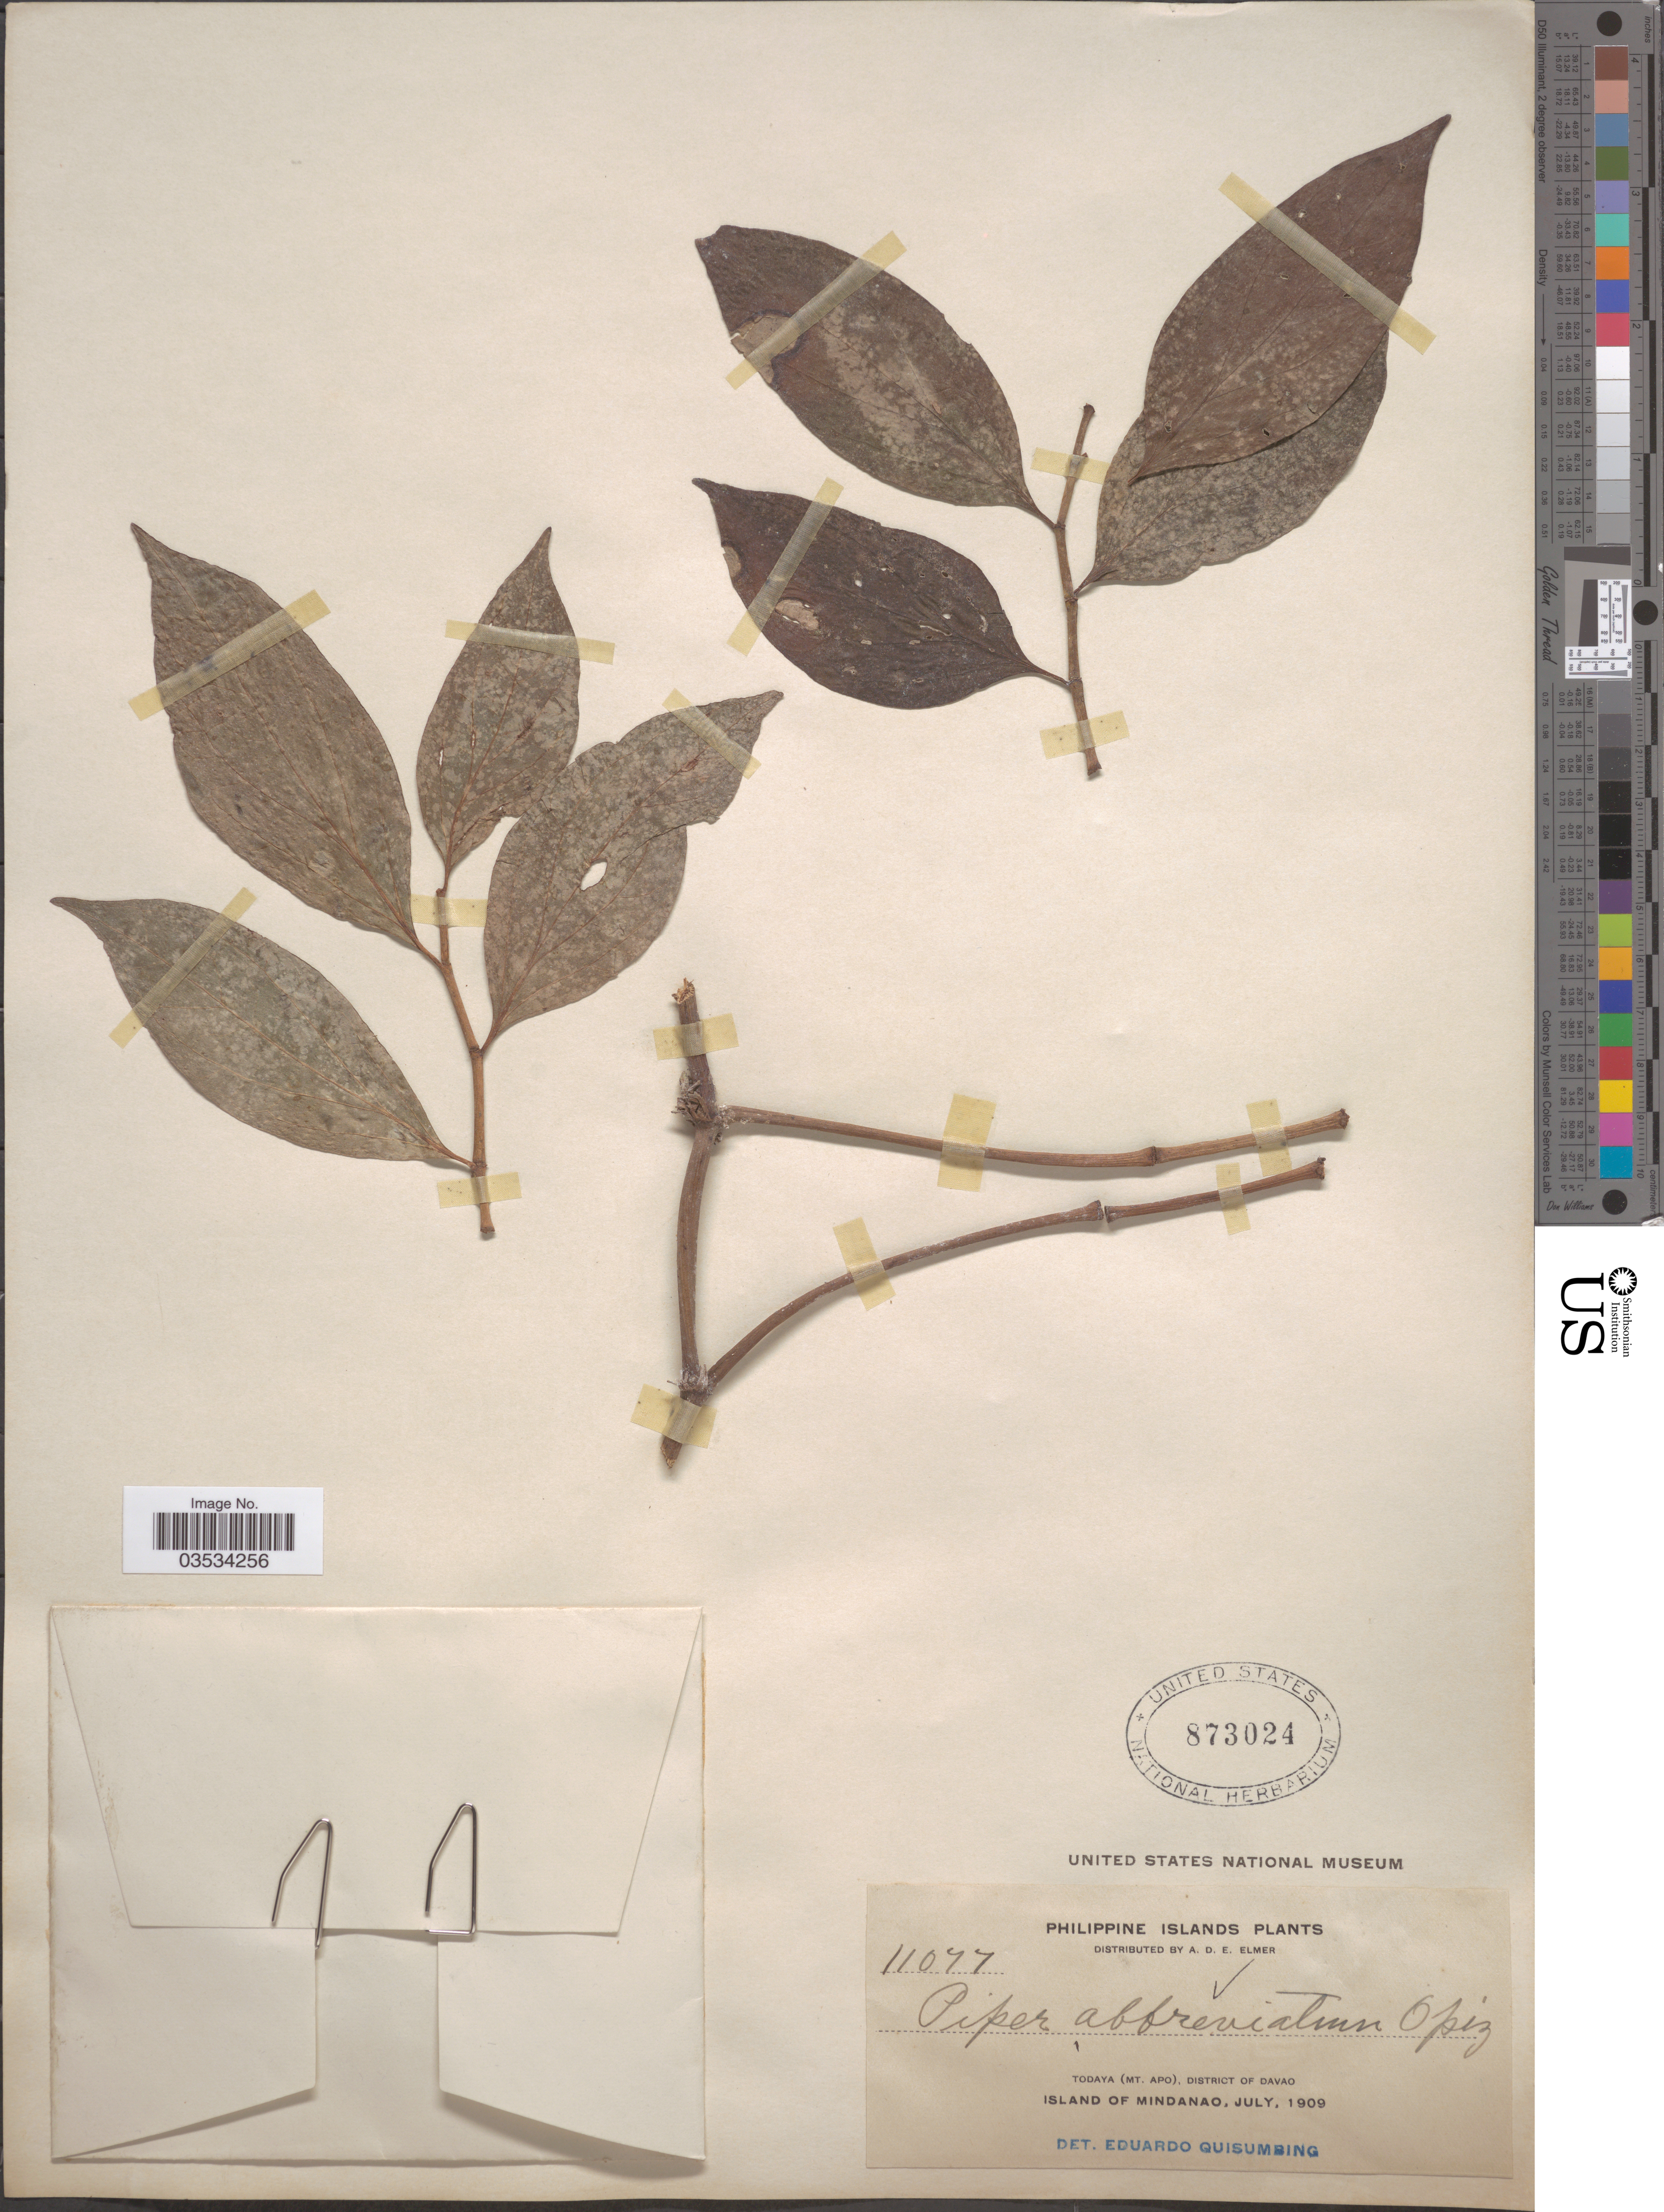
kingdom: Plantae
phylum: Tracheophyta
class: Magnoliopsida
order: Piperales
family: Piperaceae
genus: Piper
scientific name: Piper abbreviatum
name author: Opiz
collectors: A. D. E. Elmer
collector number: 11077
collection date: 1909-07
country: Philippines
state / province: Davao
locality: Philippine Islands. Todaya (Mt. Apo), District of Davao. Island of Mindanao.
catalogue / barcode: US 873024